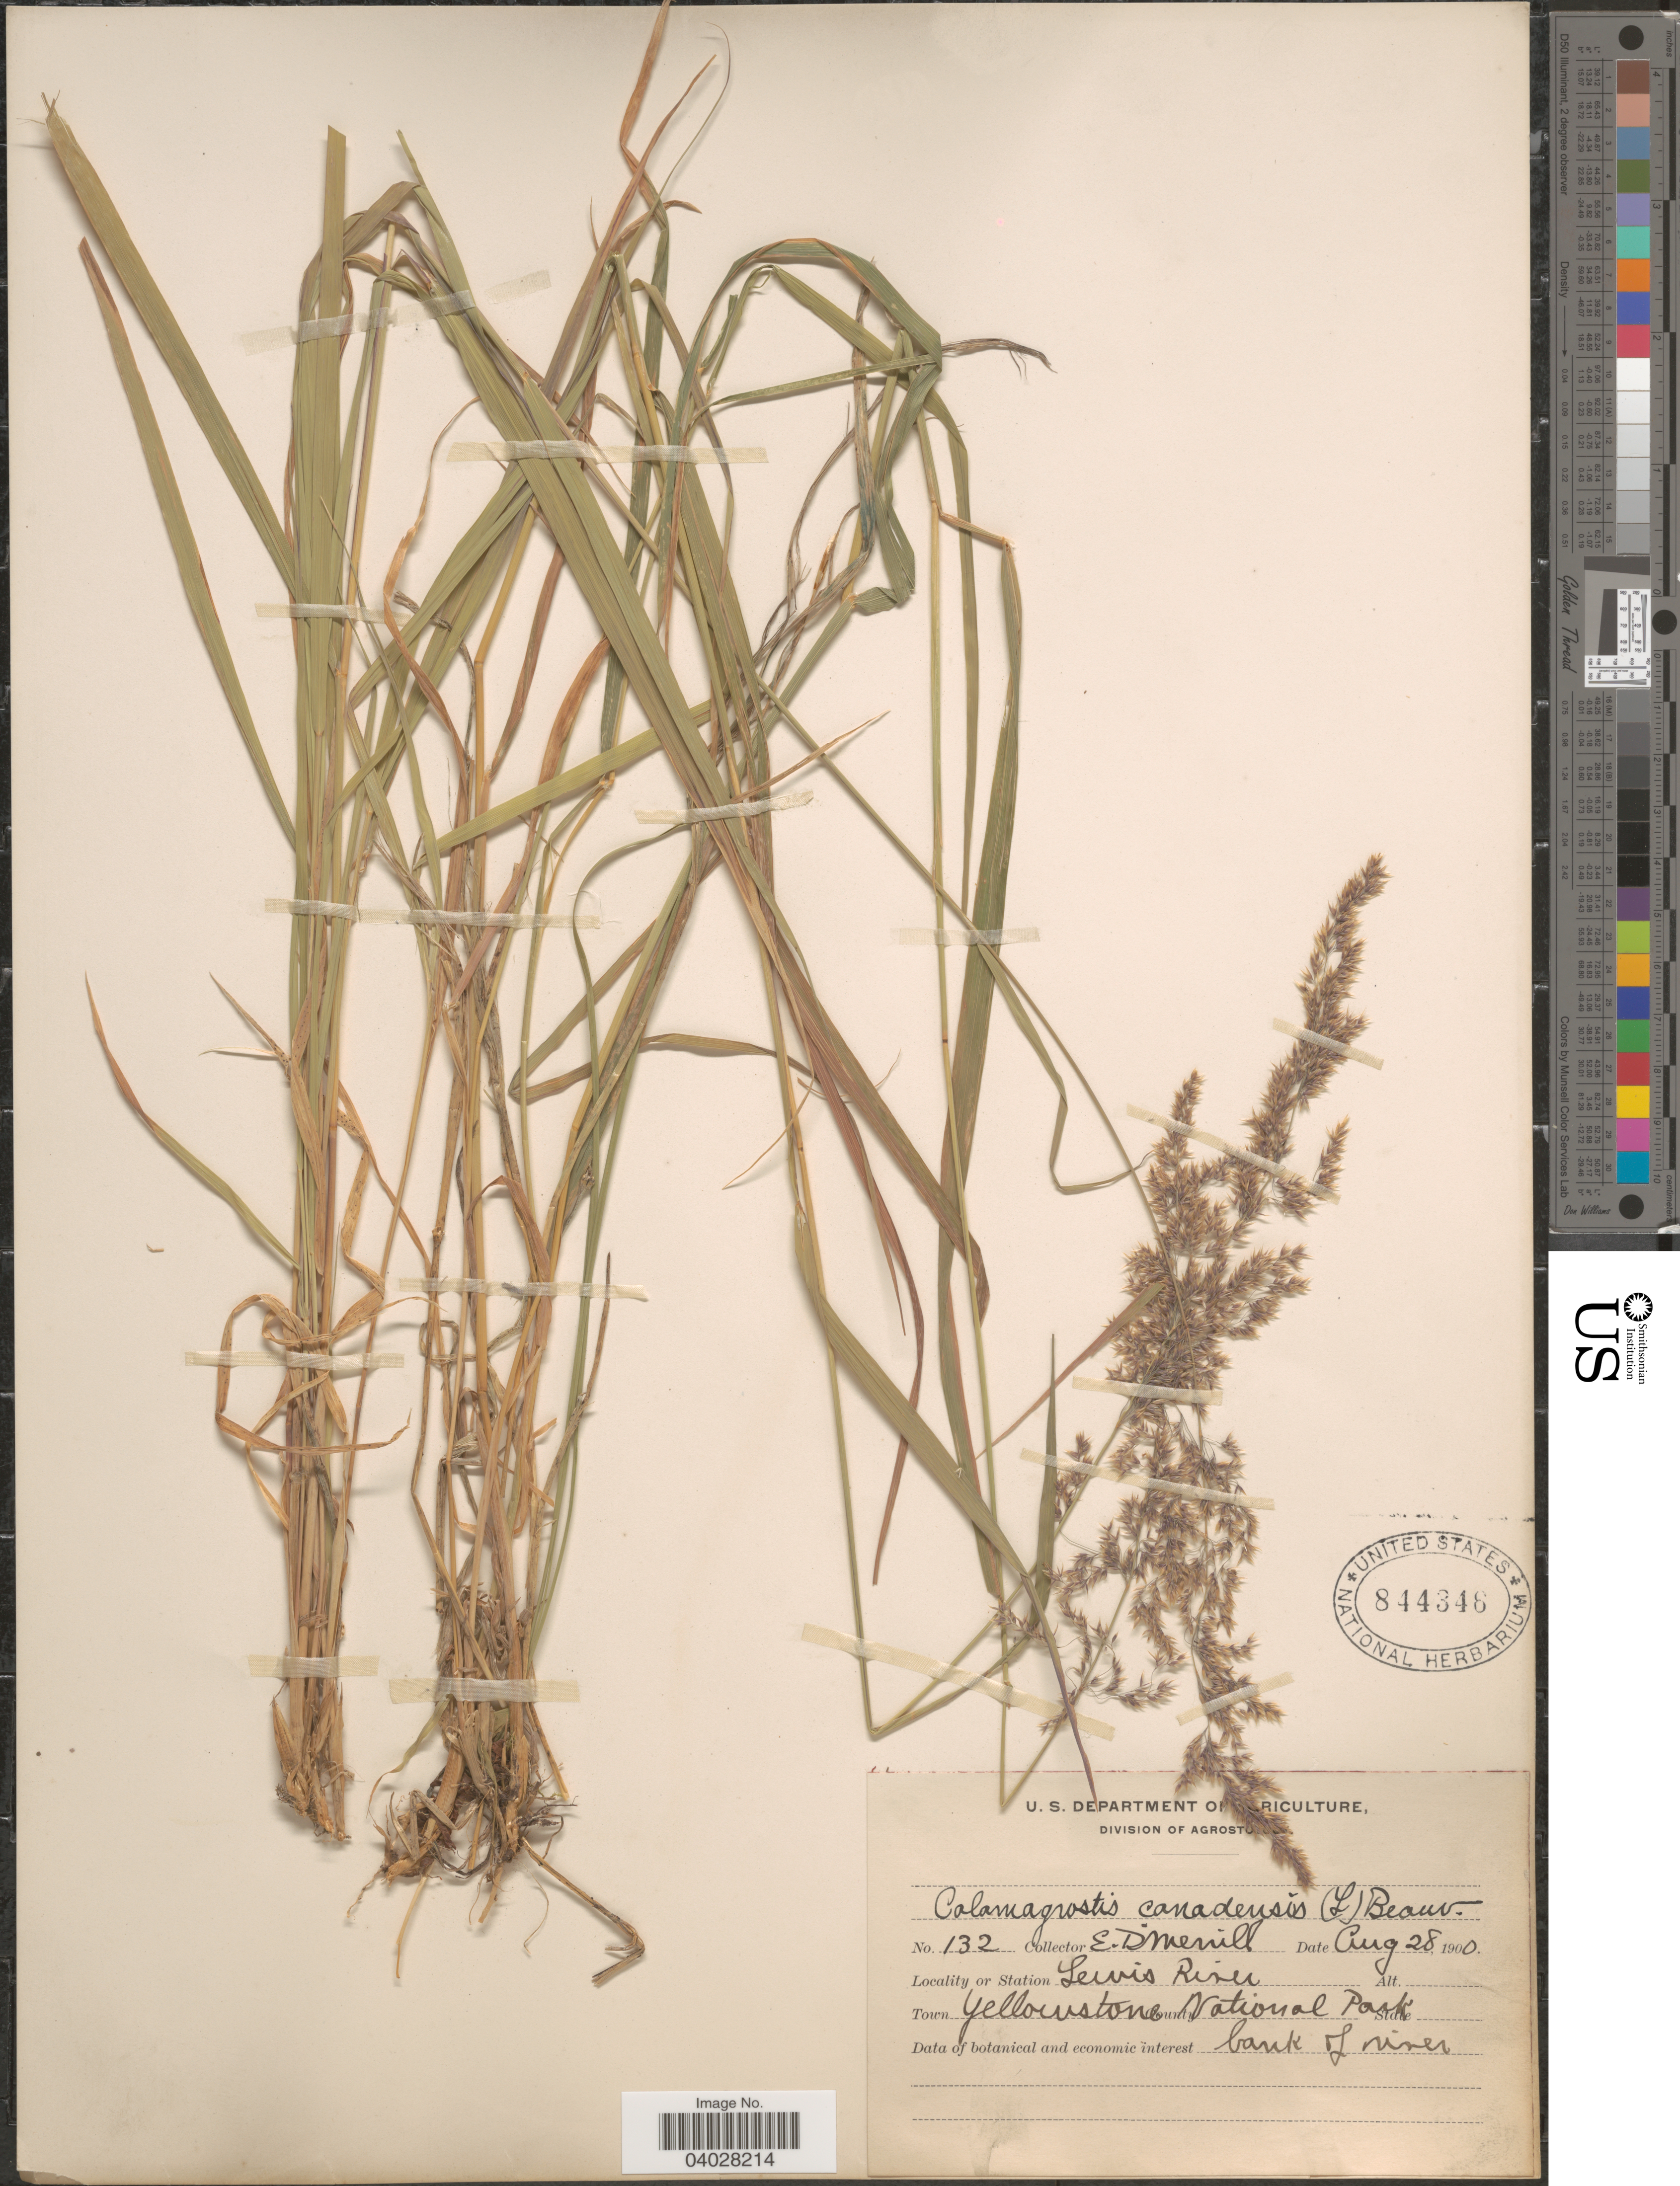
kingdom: Plantae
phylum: Tracheophyta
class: Liliopsida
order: Poales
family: Poaceae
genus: Calamagrostis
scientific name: Calamagrostis canadensis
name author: (Michx.) P. Beauv.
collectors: E. D. Merrill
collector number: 132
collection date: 1900-08-28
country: United States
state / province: Wyoming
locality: Station Lewis River. Town Yellowstone National Park.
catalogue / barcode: US 844346